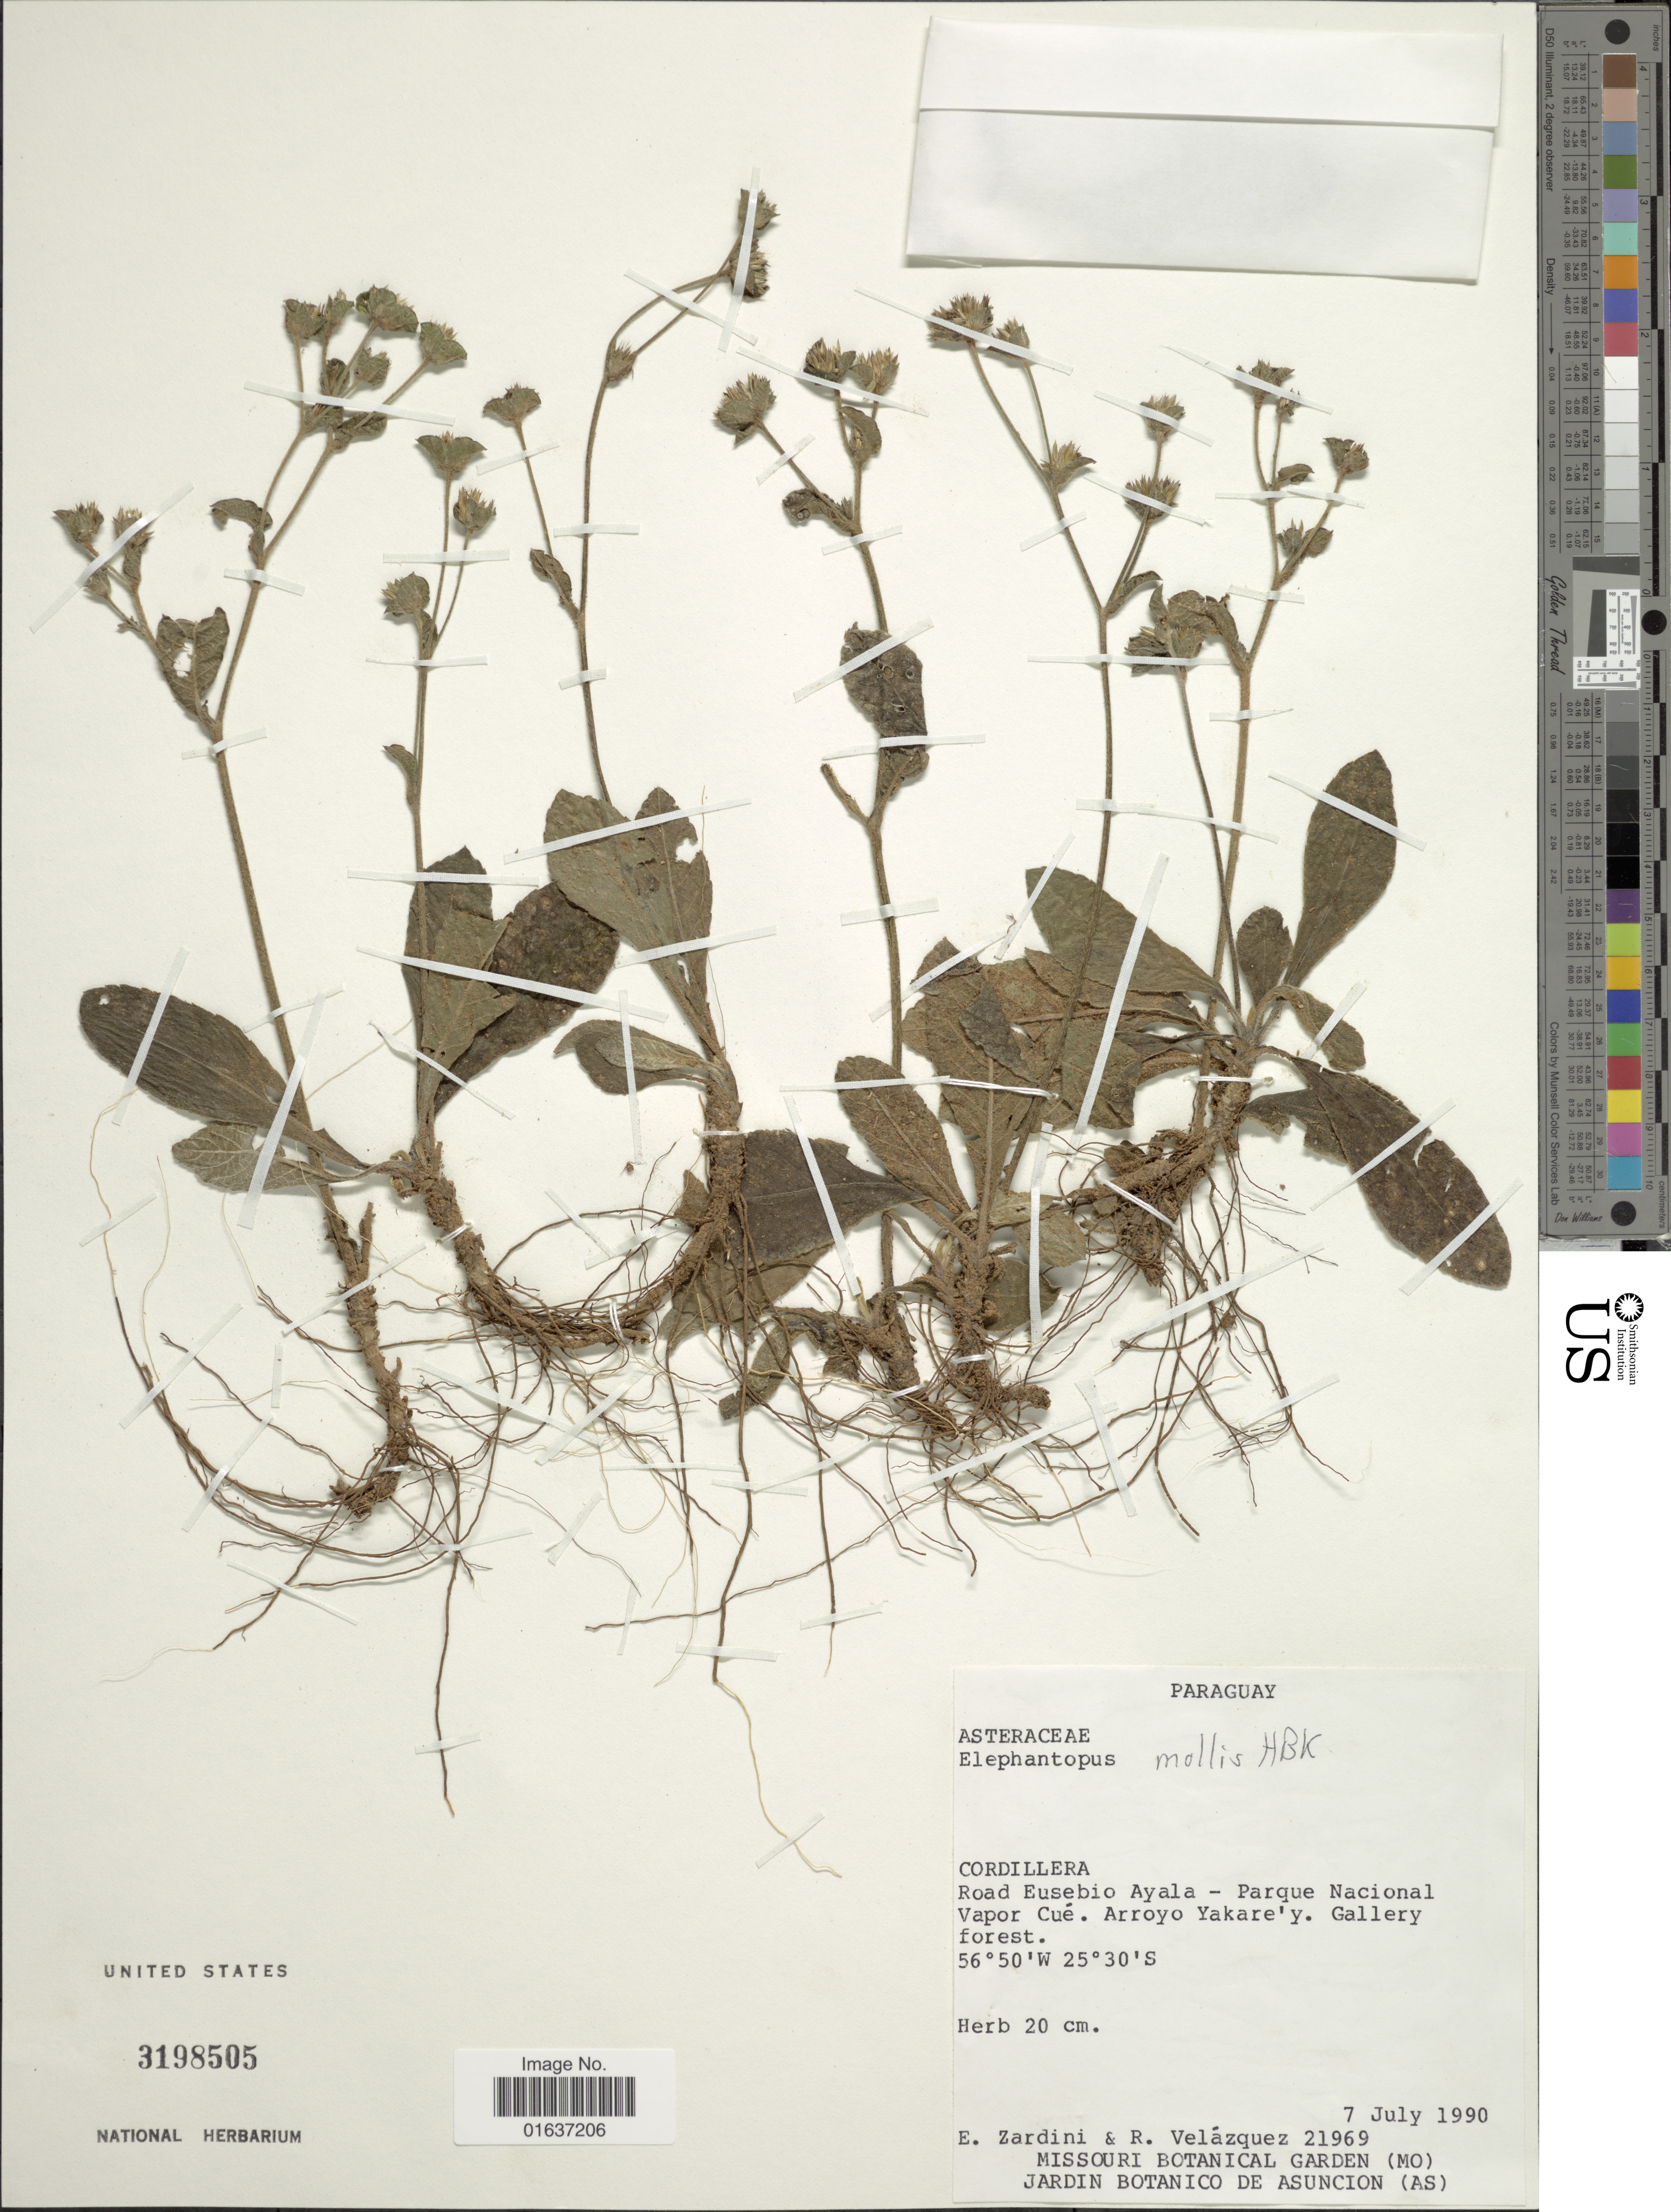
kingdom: Plantae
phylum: Tracheophyta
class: Magnoliopsida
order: Asterales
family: Asteraceae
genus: Elephantopus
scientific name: Elephantopus mollis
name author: Kunth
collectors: E. M. Zardini & R. Velázquez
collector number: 21969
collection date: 1990-07-07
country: Paraguay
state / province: Cordillera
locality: Road Eusebio Ayala, Parque Nacional Vapor Cué, Arroyo Yakare'y, Gallery forest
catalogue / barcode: US 3198505